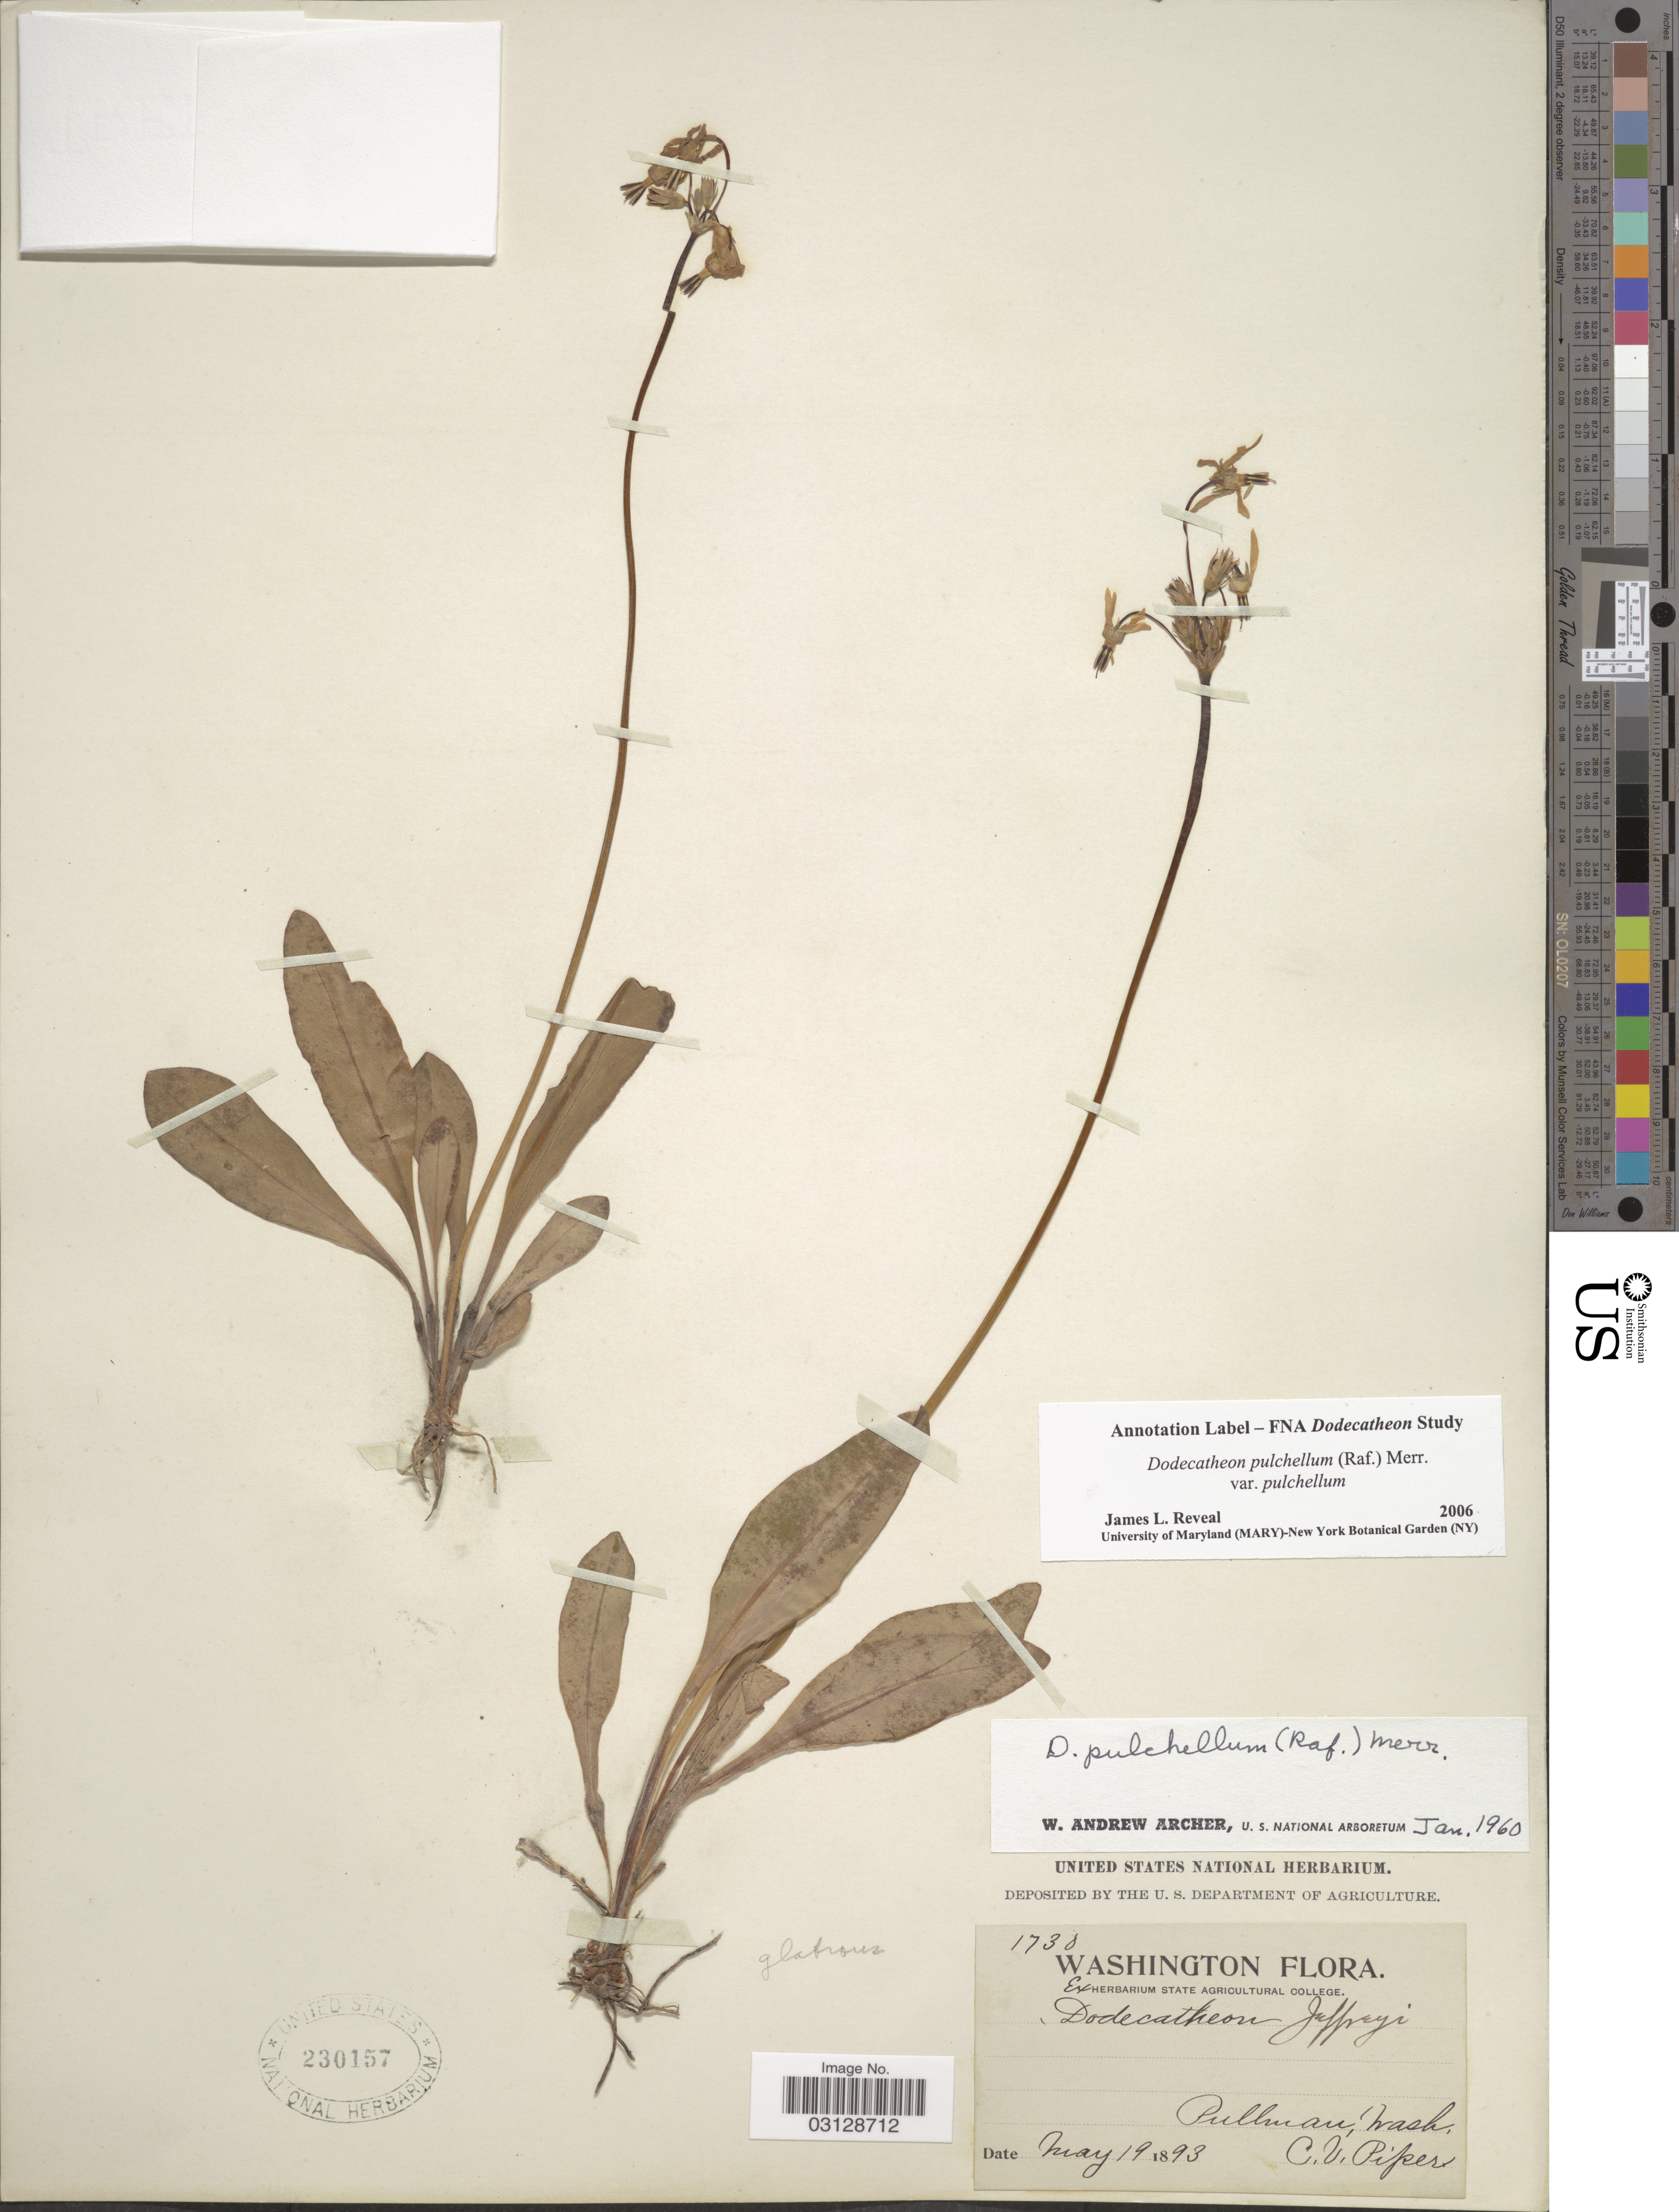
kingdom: Plantae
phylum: Tracheophyta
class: Magnoliopsida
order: Ericales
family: Primulaceae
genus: Dodecatheon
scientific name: Dodecatheon pulchellum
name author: (Raf.) Merr.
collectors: C. V. Piper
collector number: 1730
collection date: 1893-05-19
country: United States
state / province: Washington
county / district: Whitman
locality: Pullman.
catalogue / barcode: US 230157